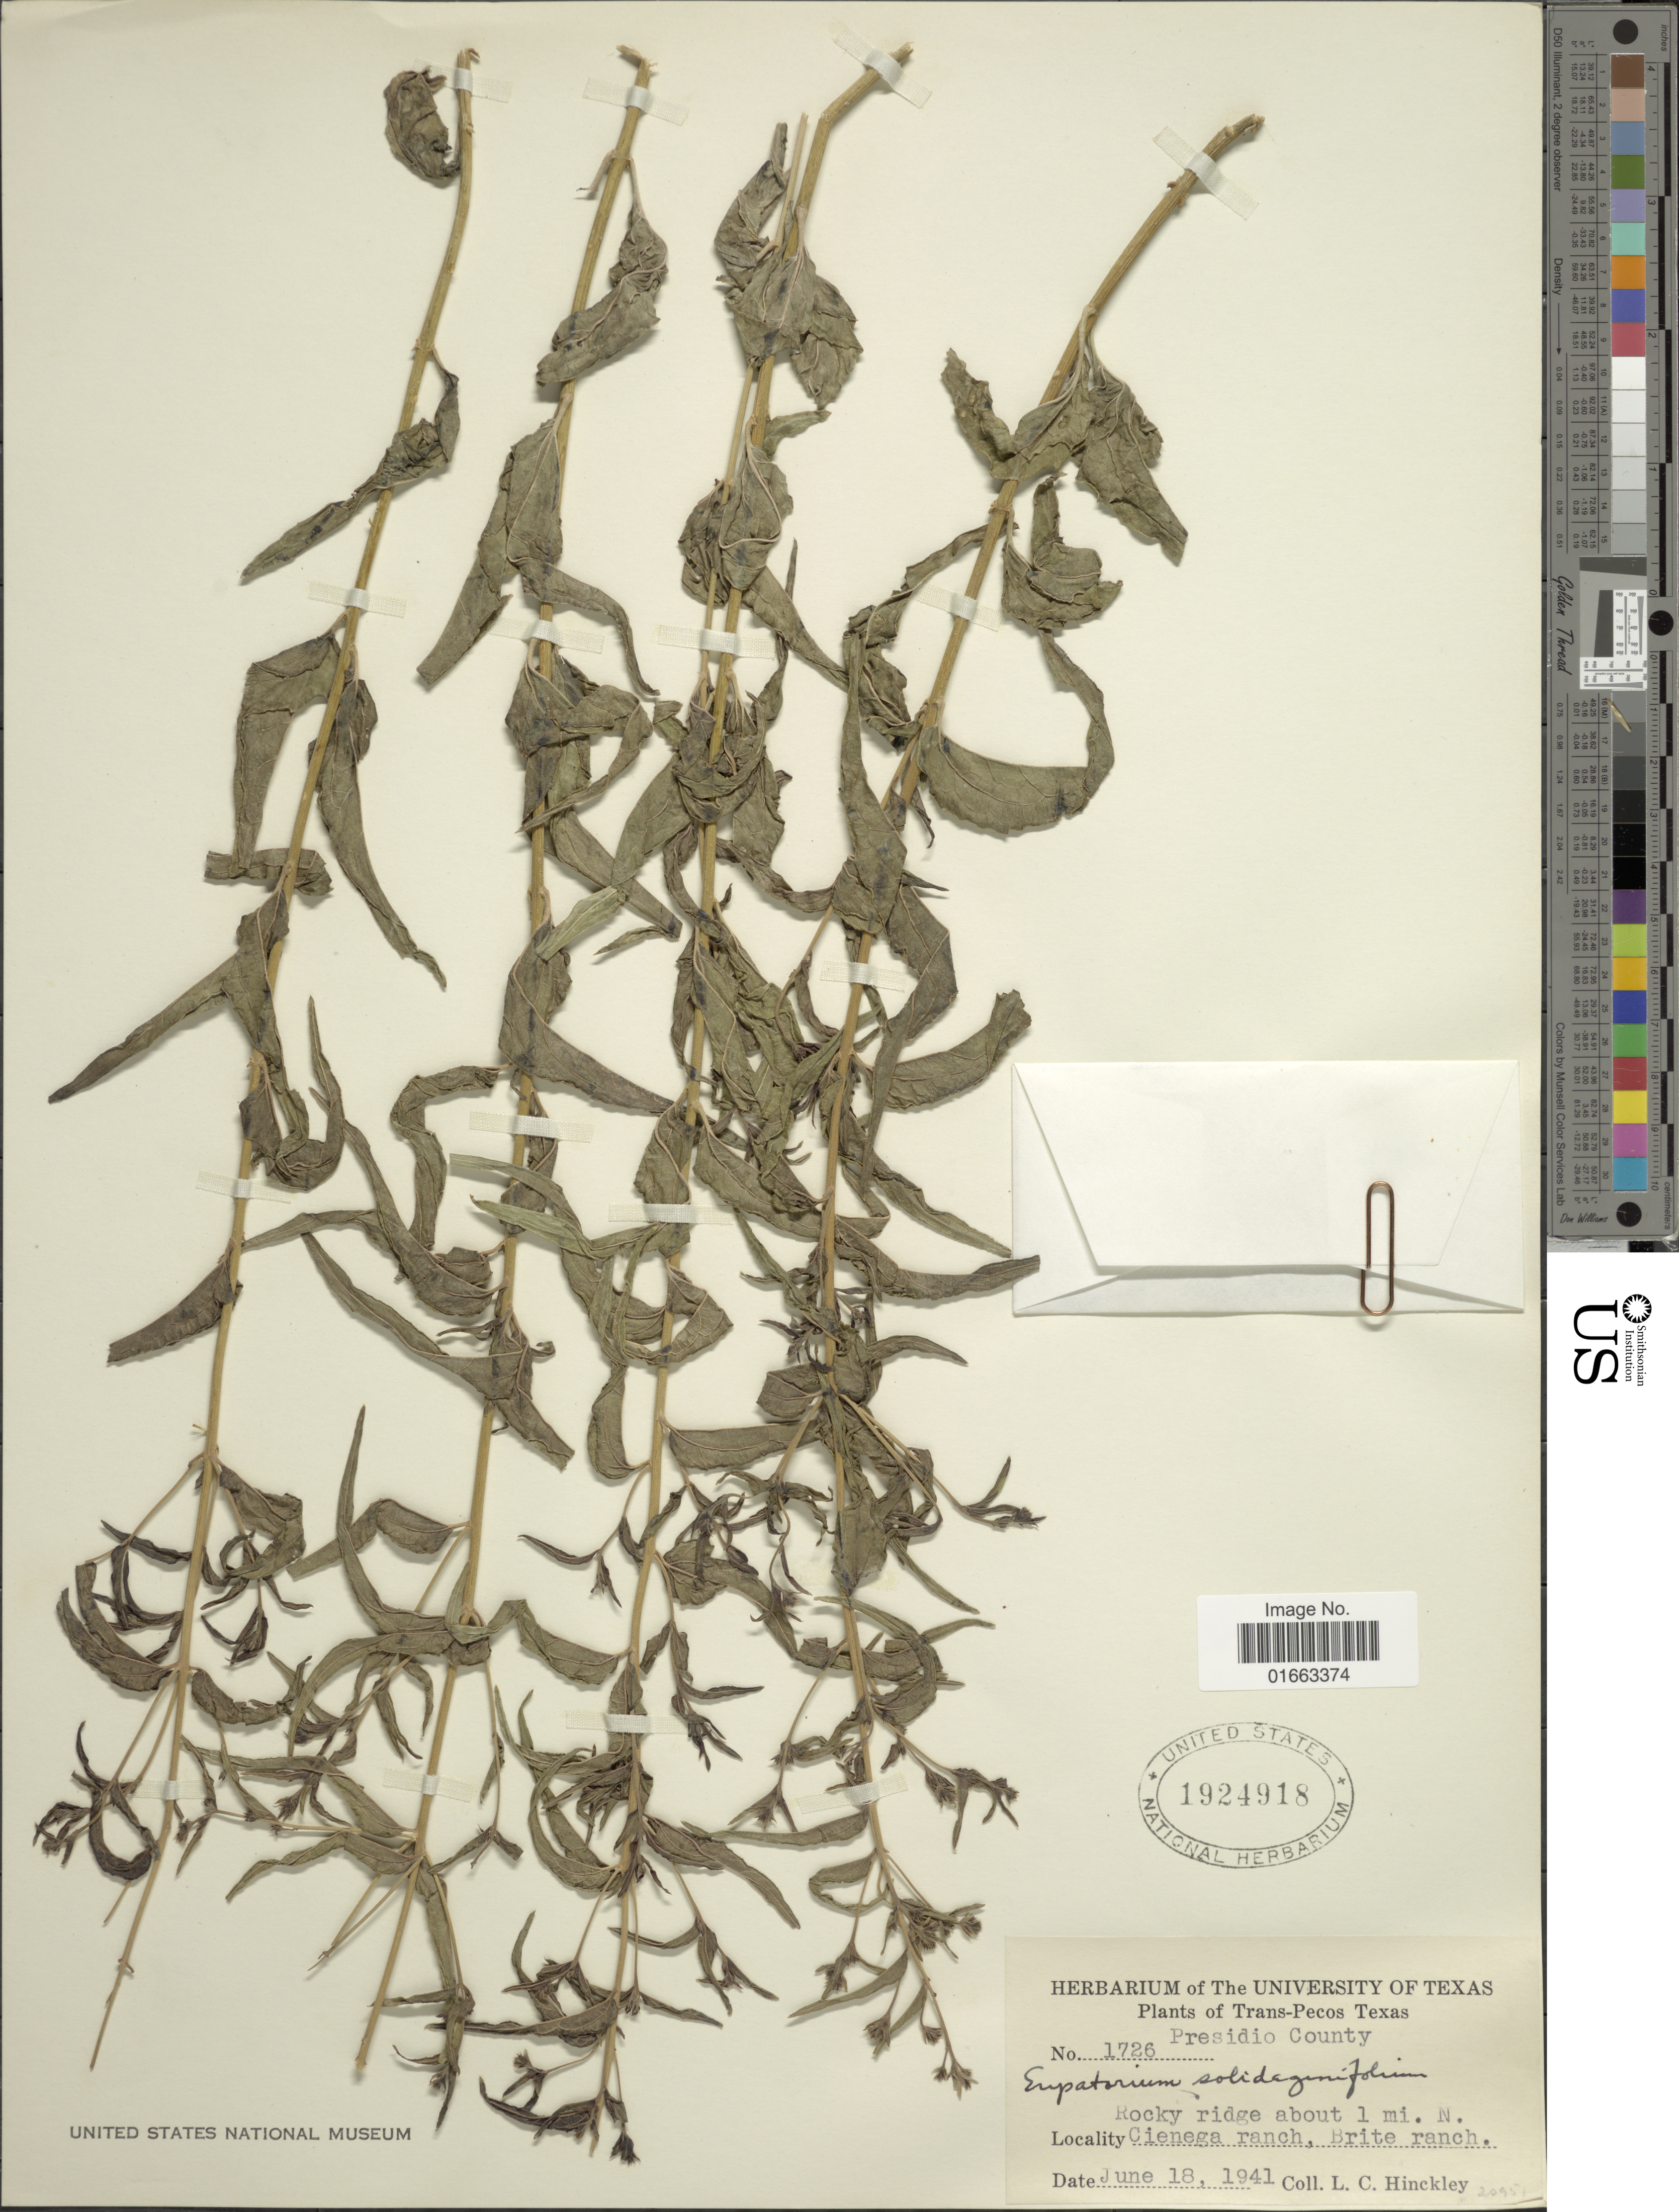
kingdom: Plantae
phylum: Tracheophyta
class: Magnoliopsida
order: Asterales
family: Asteraceae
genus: Koanophyllon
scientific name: Koanophyllon solidaginifolium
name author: (A. Gray) R.M. King & H. Rob.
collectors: L. Hinckley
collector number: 1726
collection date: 1941-06-18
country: United States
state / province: Texas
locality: Trans- Pecos, Presidio County, Rocky ridge about 1 mi. N. Cienega ranch, Brite ranch.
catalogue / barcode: US 1924918